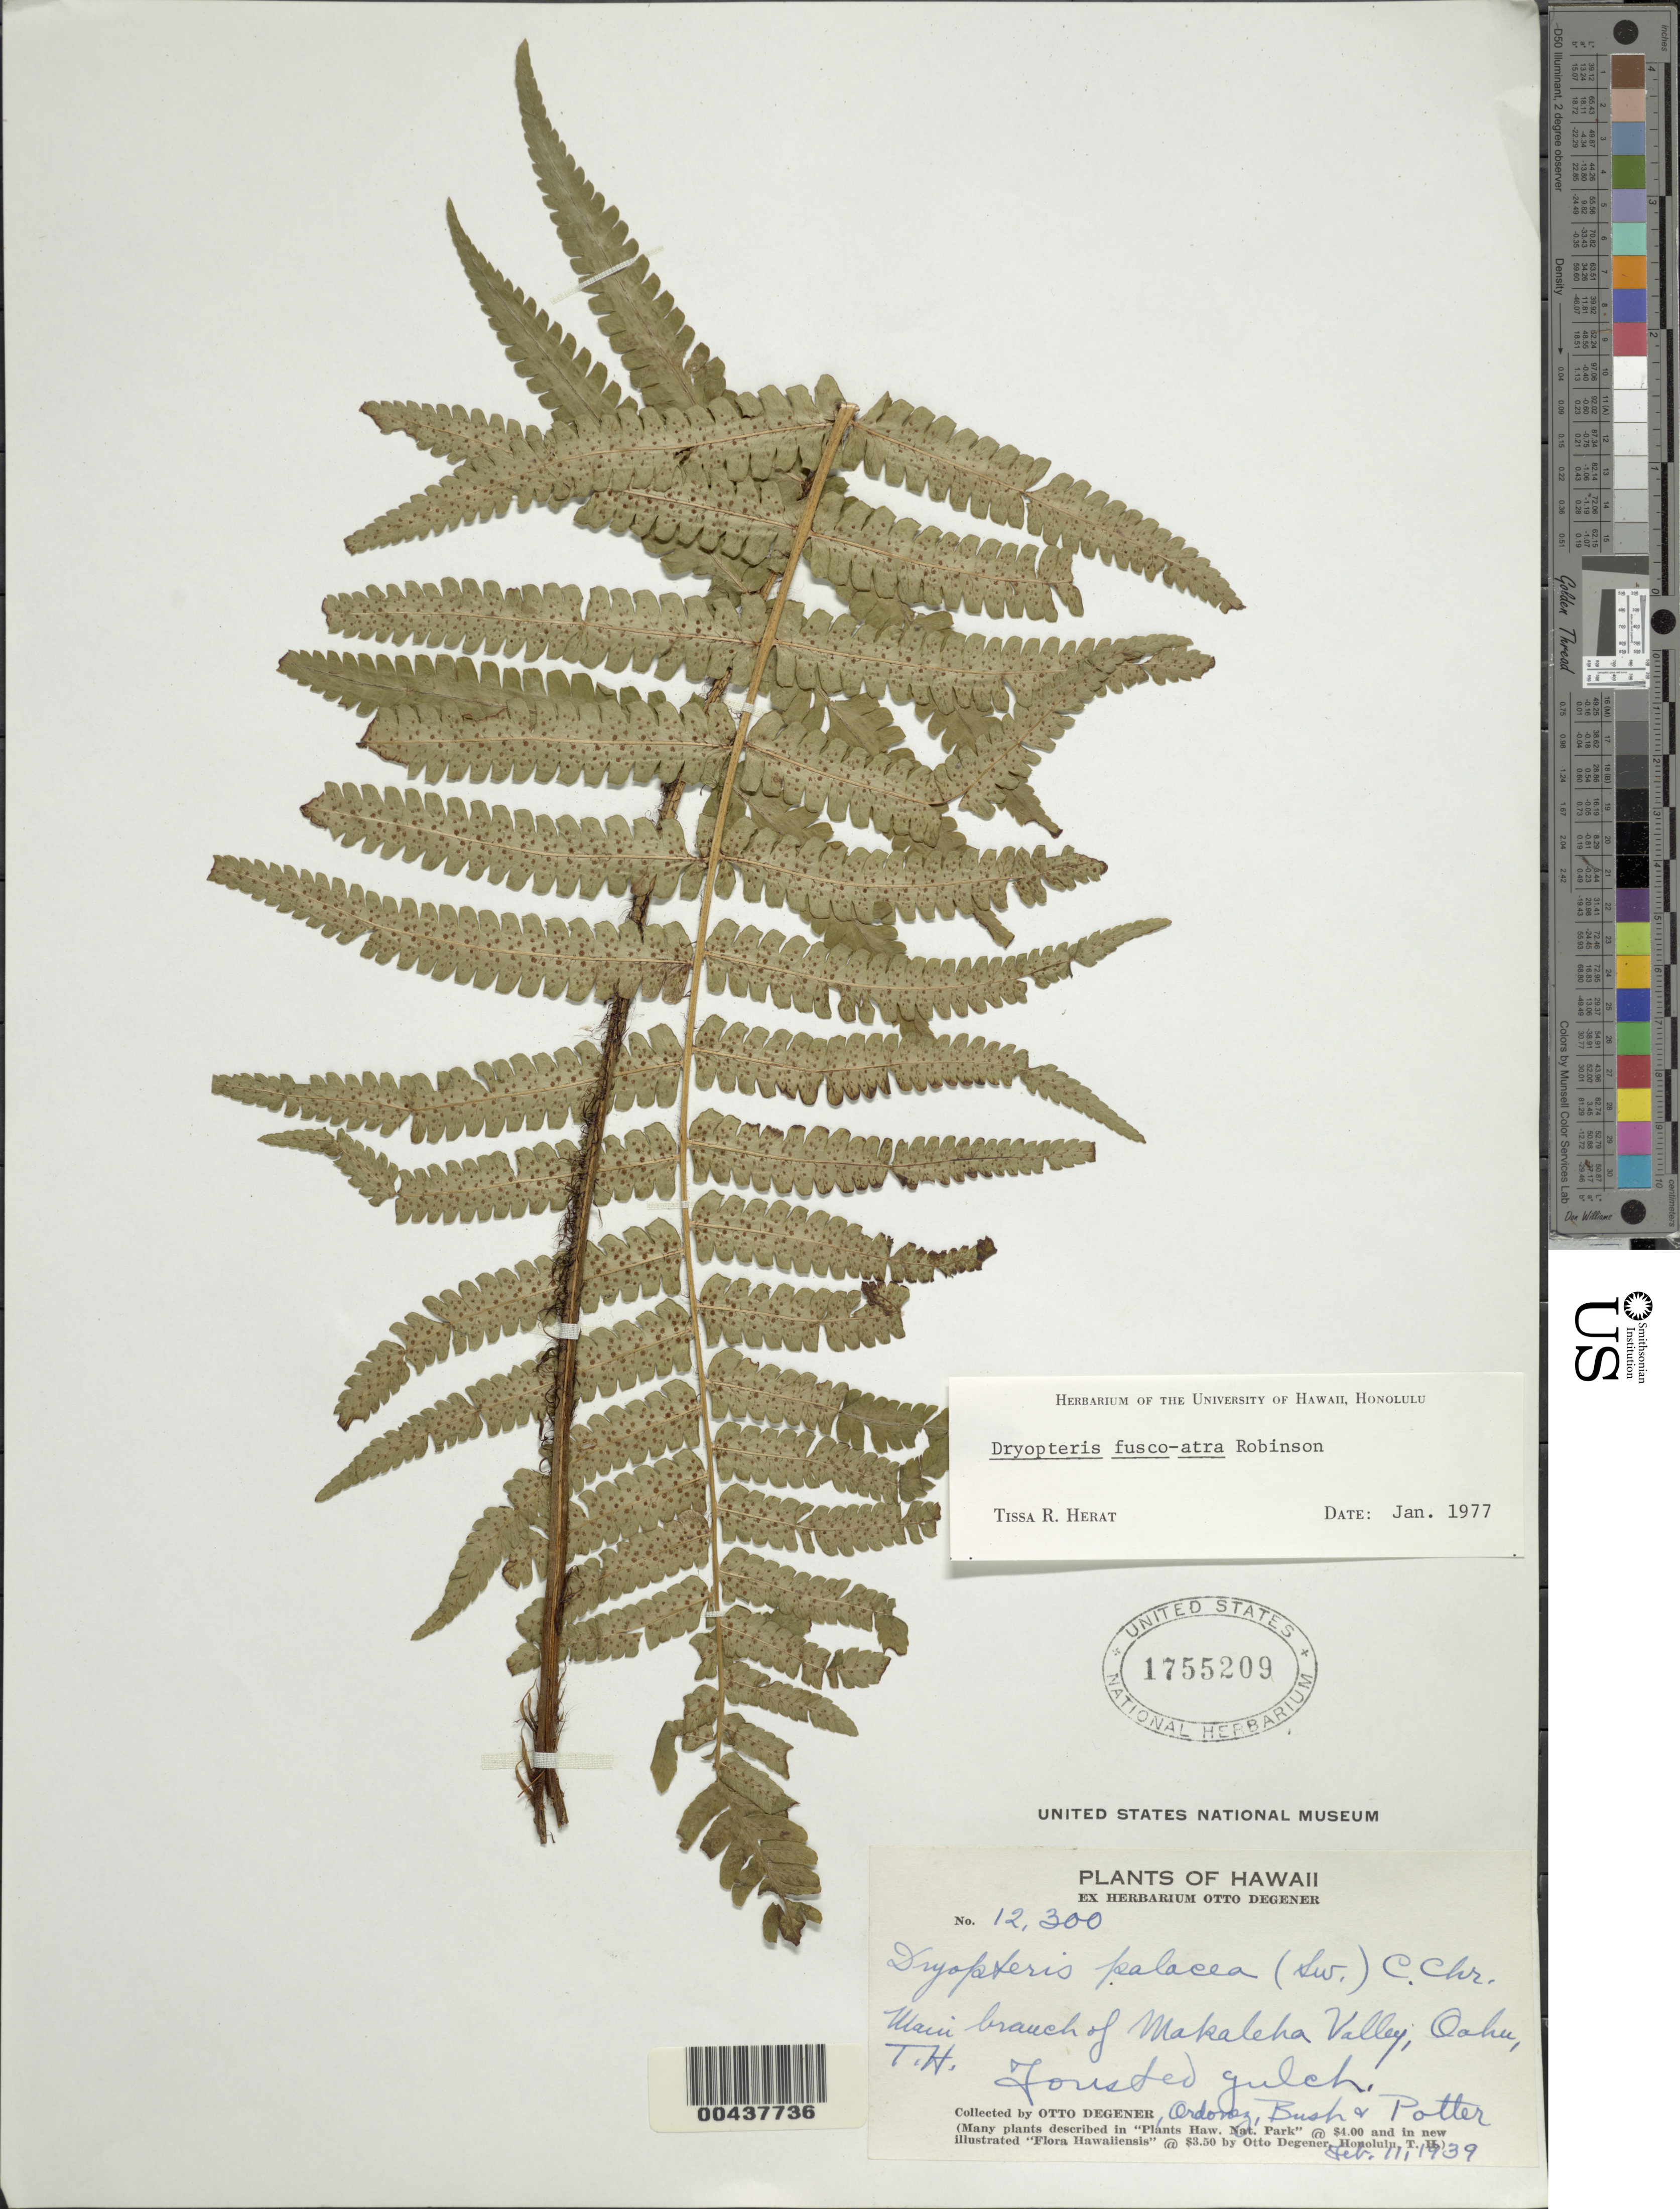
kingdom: Plantae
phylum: Tracheophyta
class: Polypodiopsida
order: Polypodiales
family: Dryopteridaceae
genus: Dryopteris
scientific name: Dryopteris fuscoatra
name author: (Hillebr.) W. J. Rob.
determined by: Herat, T. R.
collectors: O. Degener, Ordonez, B & Potter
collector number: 12300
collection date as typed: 11 Feb 1939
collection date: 1939-02-11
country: United States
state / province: Hawaii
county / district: Honolulu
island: Oahu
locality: Main branch of Makaleha Valley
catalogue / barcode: US 1755209